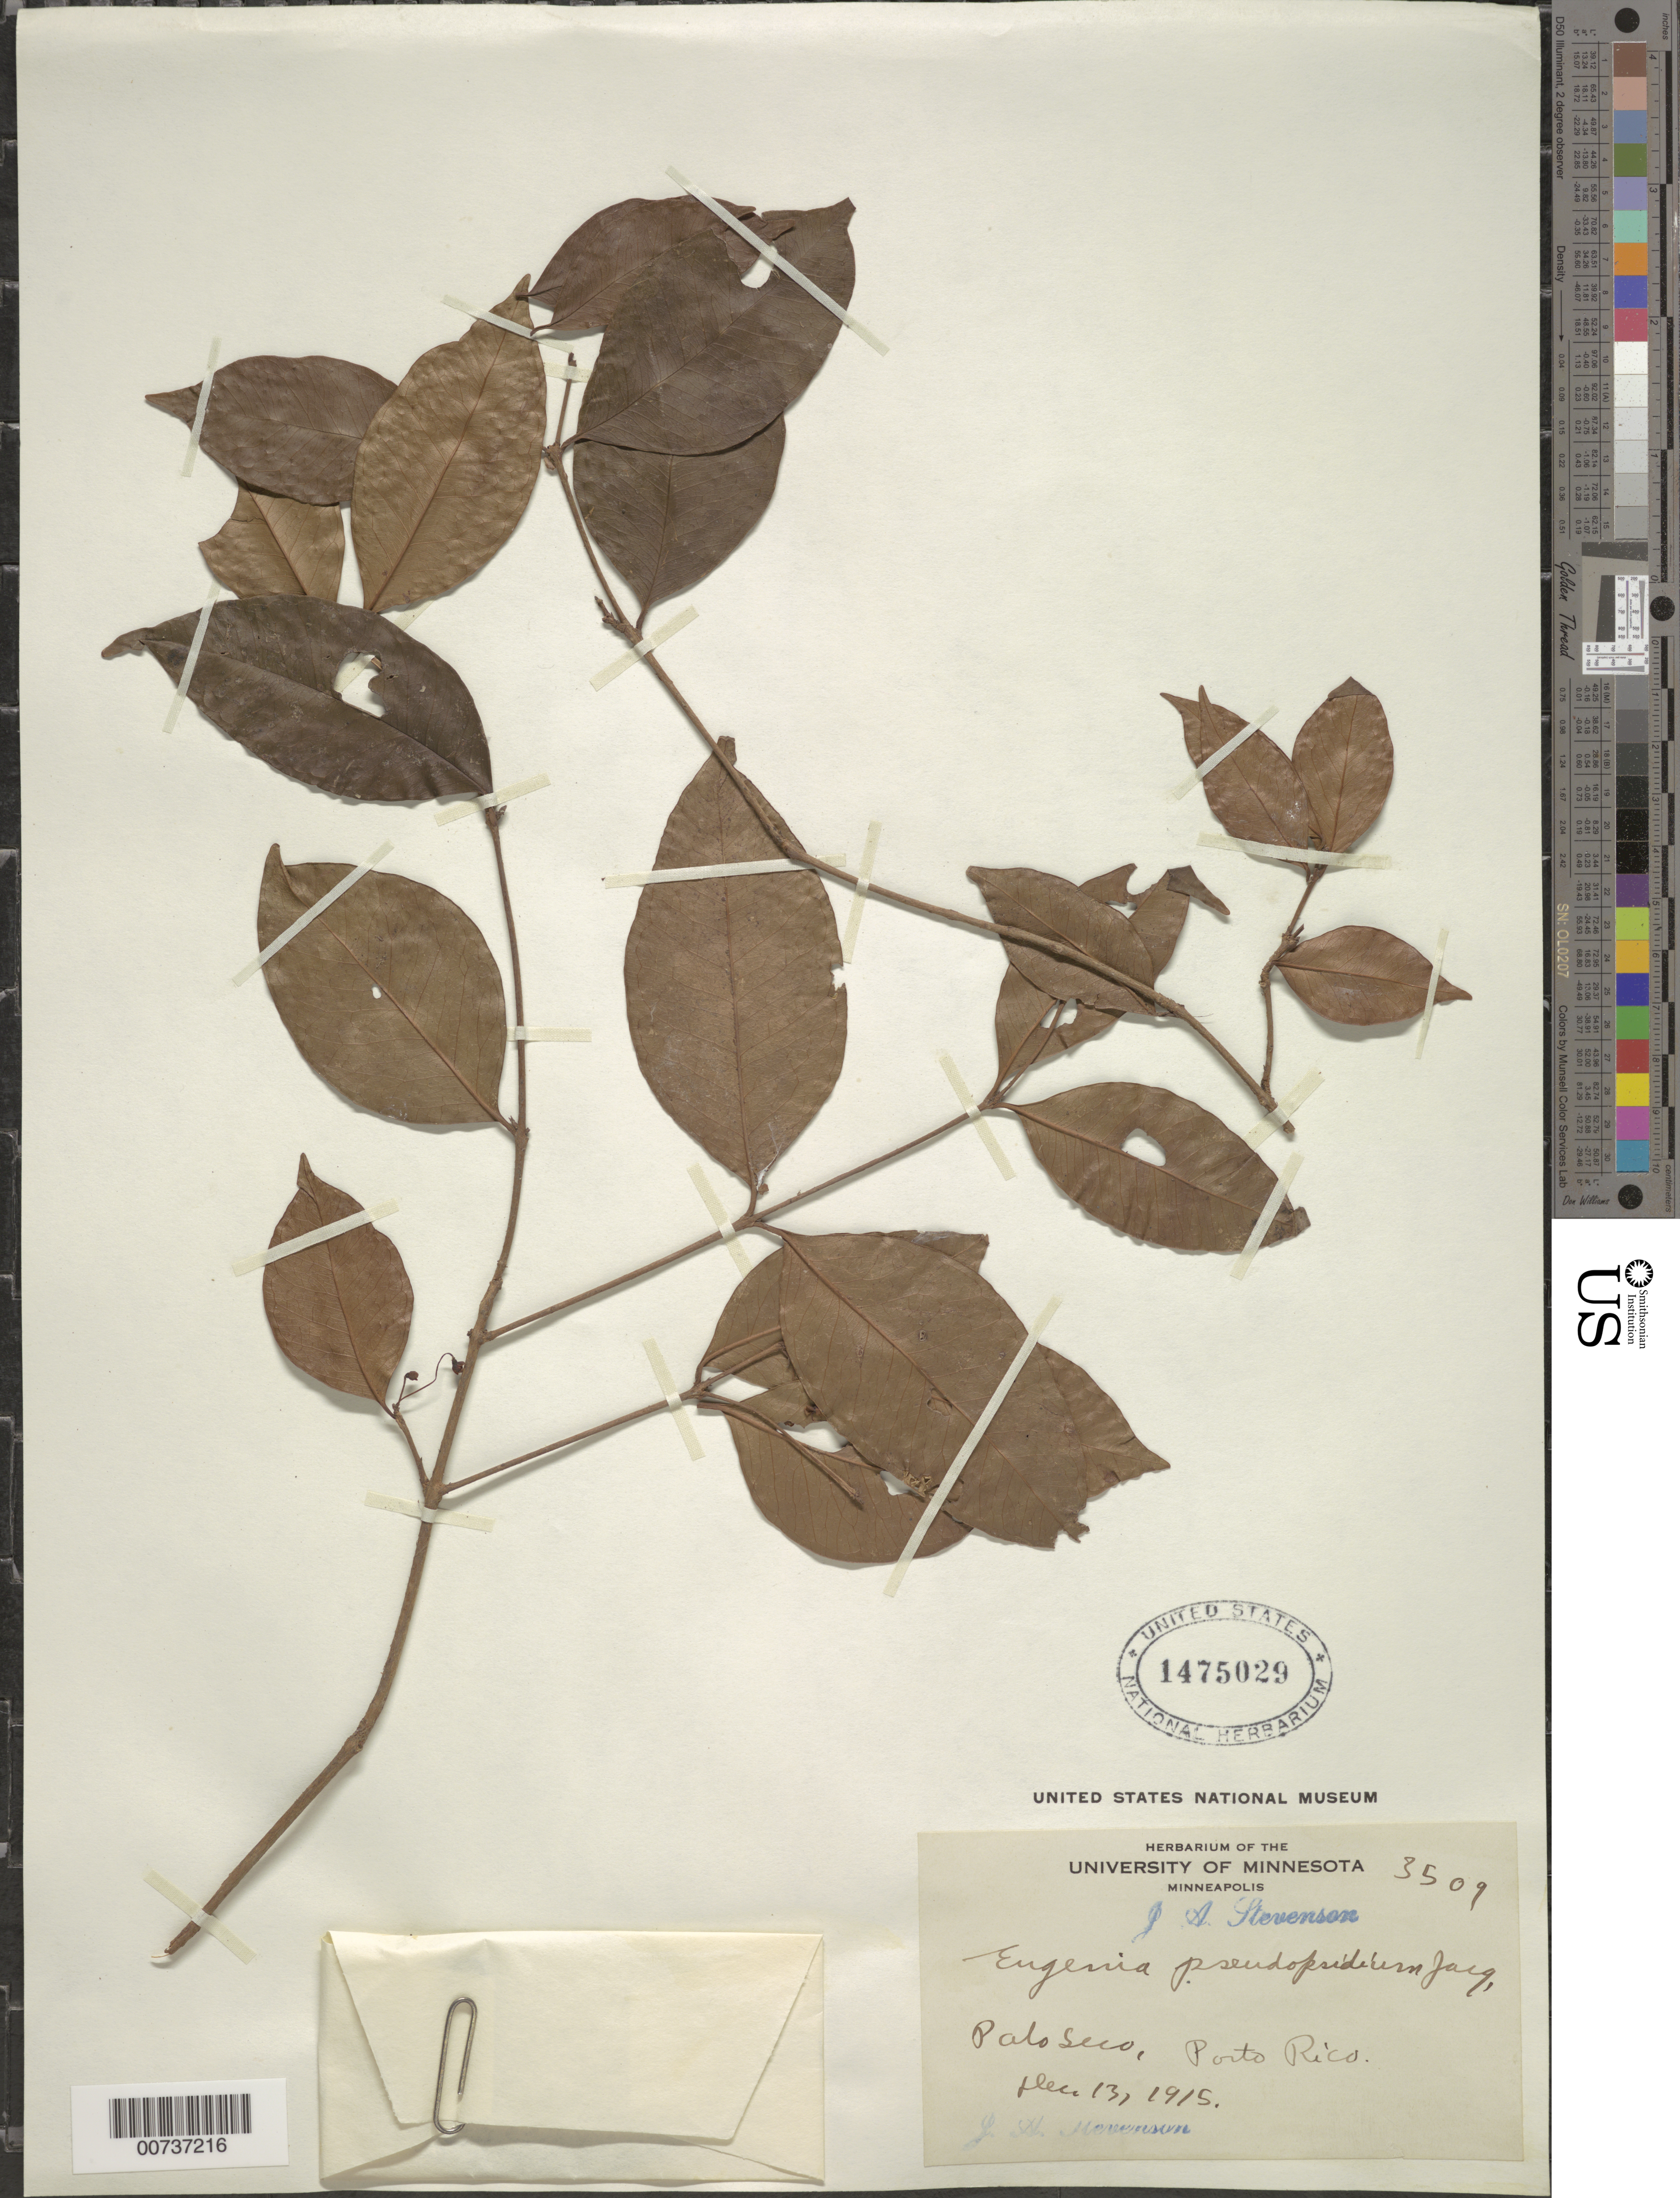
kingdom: Plantae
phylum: Tracheophyta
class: Magnoliopsida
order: Myrtales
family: Myrtaceae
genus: Eugenia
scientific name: Eugenia pseudopsidium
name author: Jacq.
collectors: J. Stevenson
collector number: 3509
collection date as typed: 13 Jan 1915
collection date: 1915-01-13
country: Puerto Rico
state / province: Toa Baja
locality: Palo Seco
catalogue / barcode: US 1475029